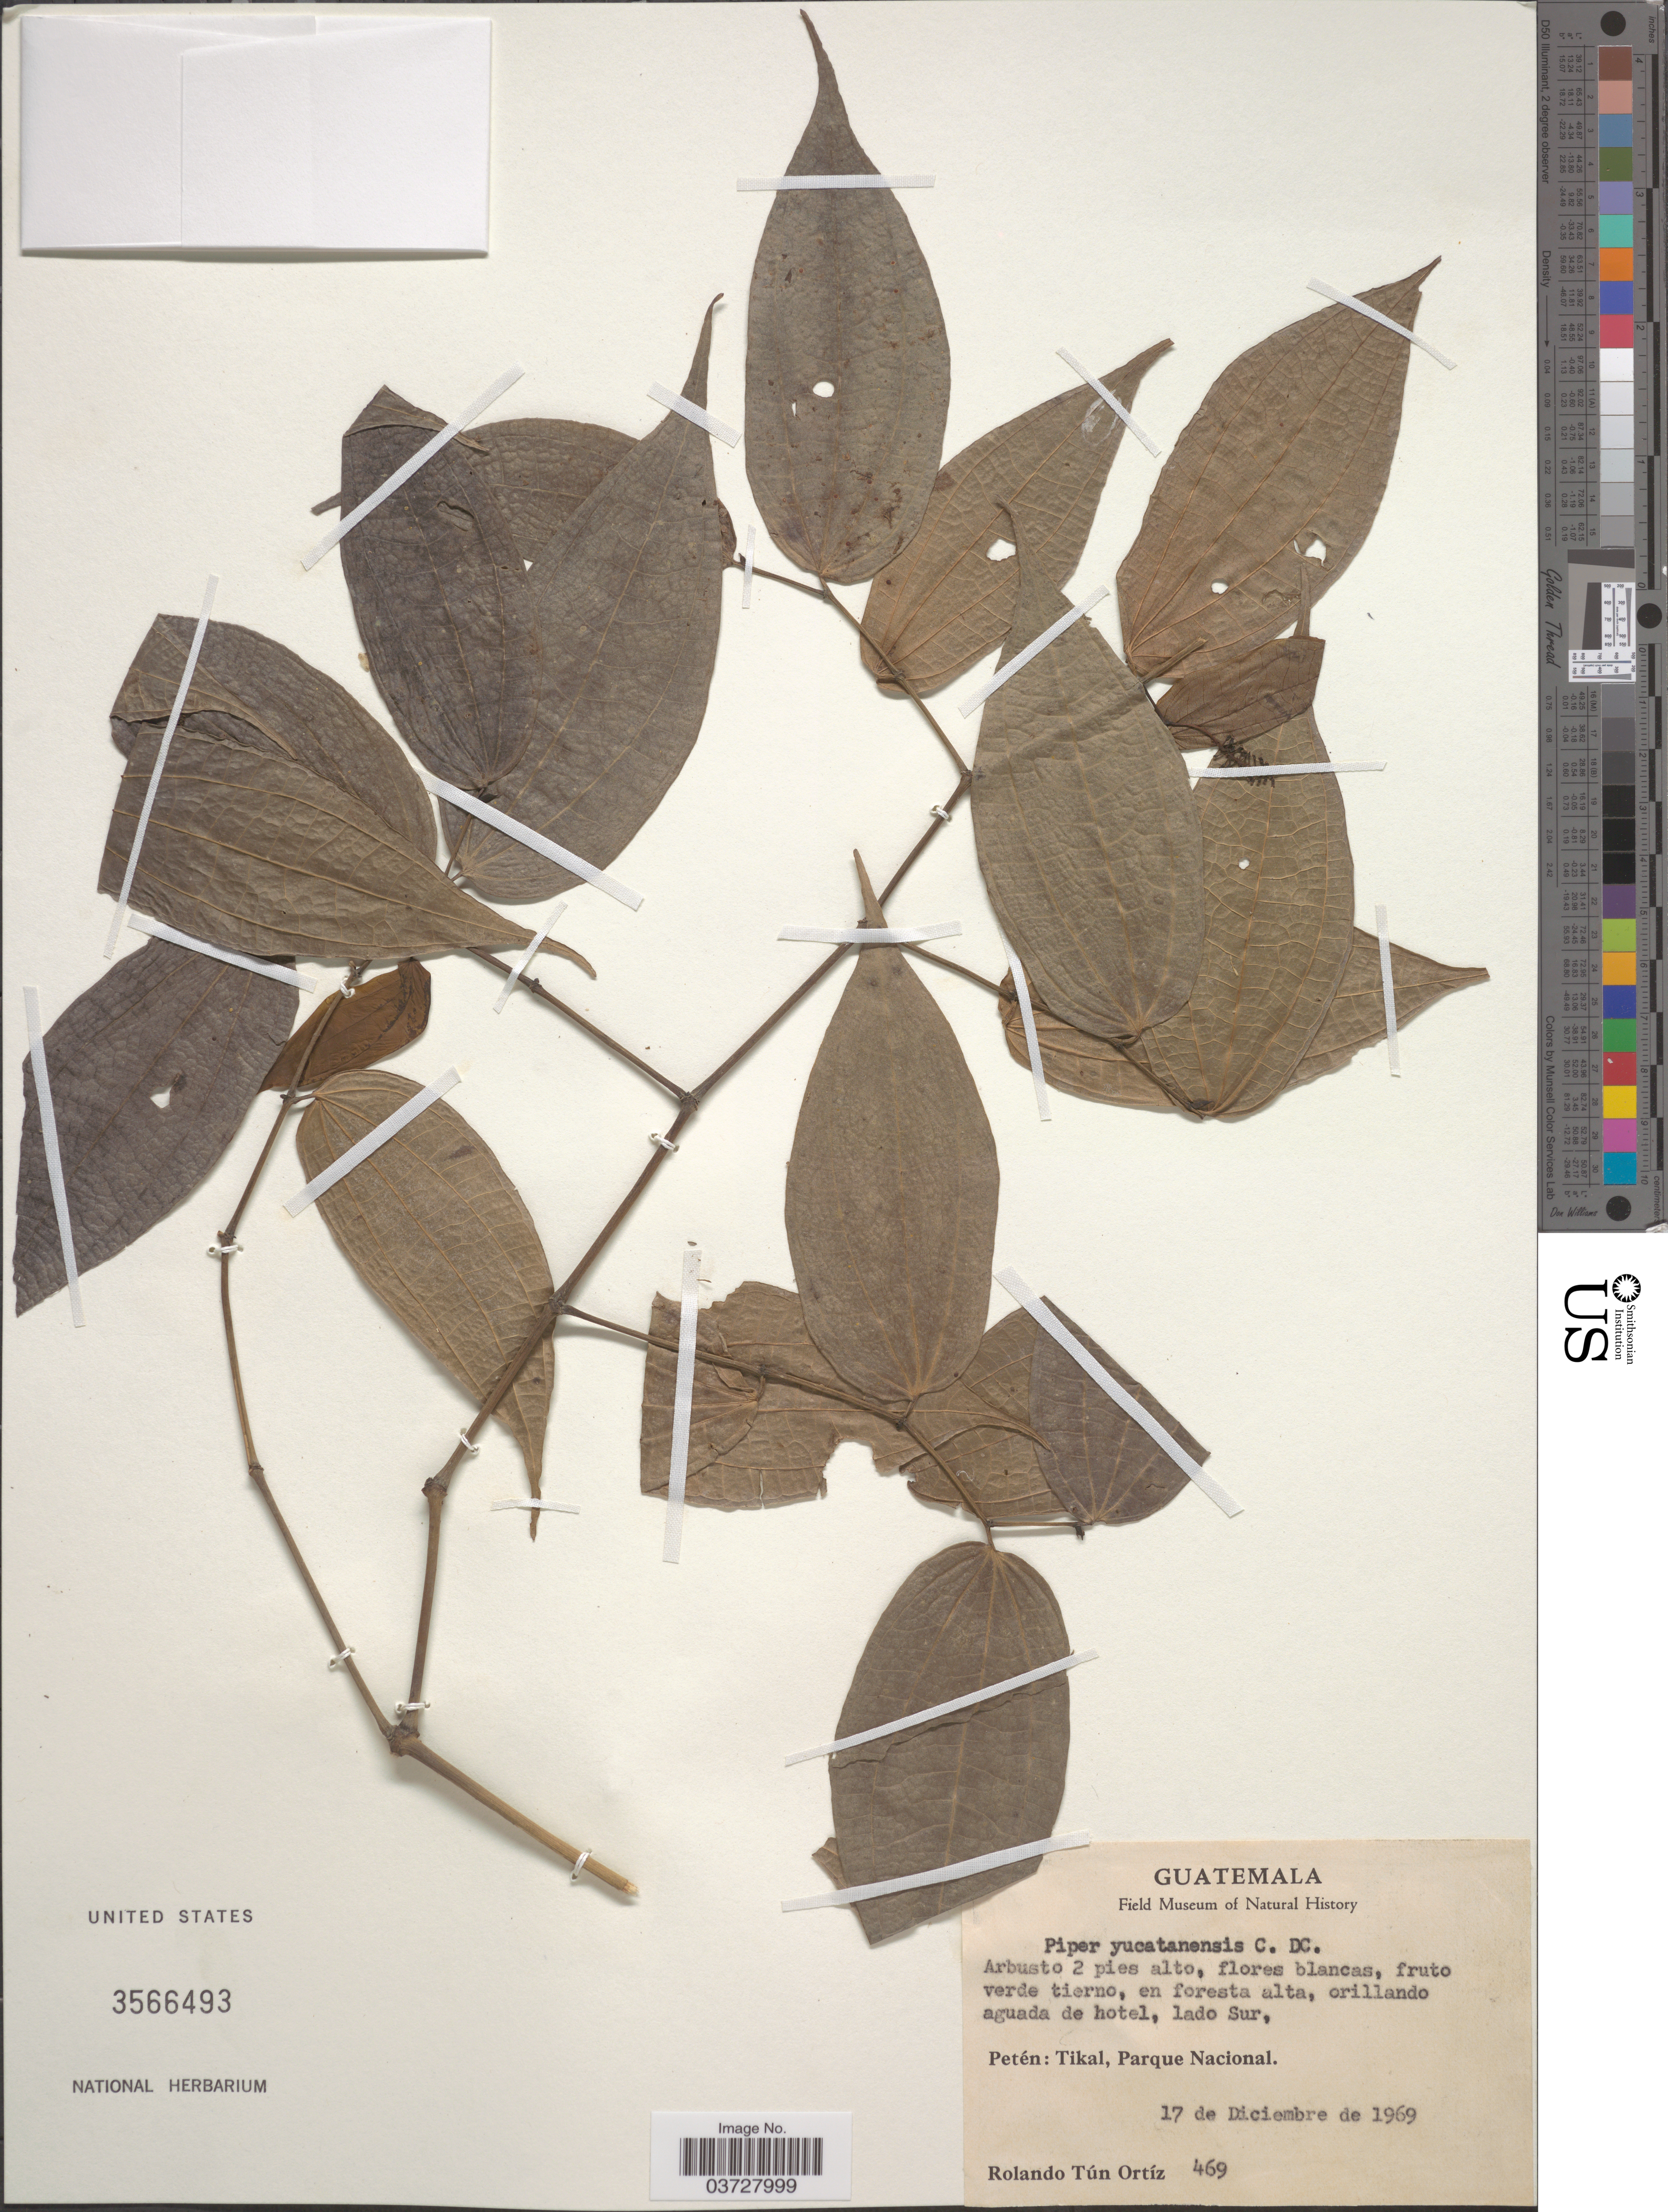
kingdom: Plantae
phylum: Tracheophyta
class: Magnoliopsida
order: Piperales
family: Piperaceae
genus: Piper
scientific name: Piper yucatanense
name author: DC.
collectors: R. T. Ortíz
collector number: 469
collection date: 1969-12-17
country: Guatemala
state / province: El Peten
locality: Orillando aguada de hotel, lado Sur, Petén: Tikal, Parque Nacional.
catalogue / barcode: US 3566493